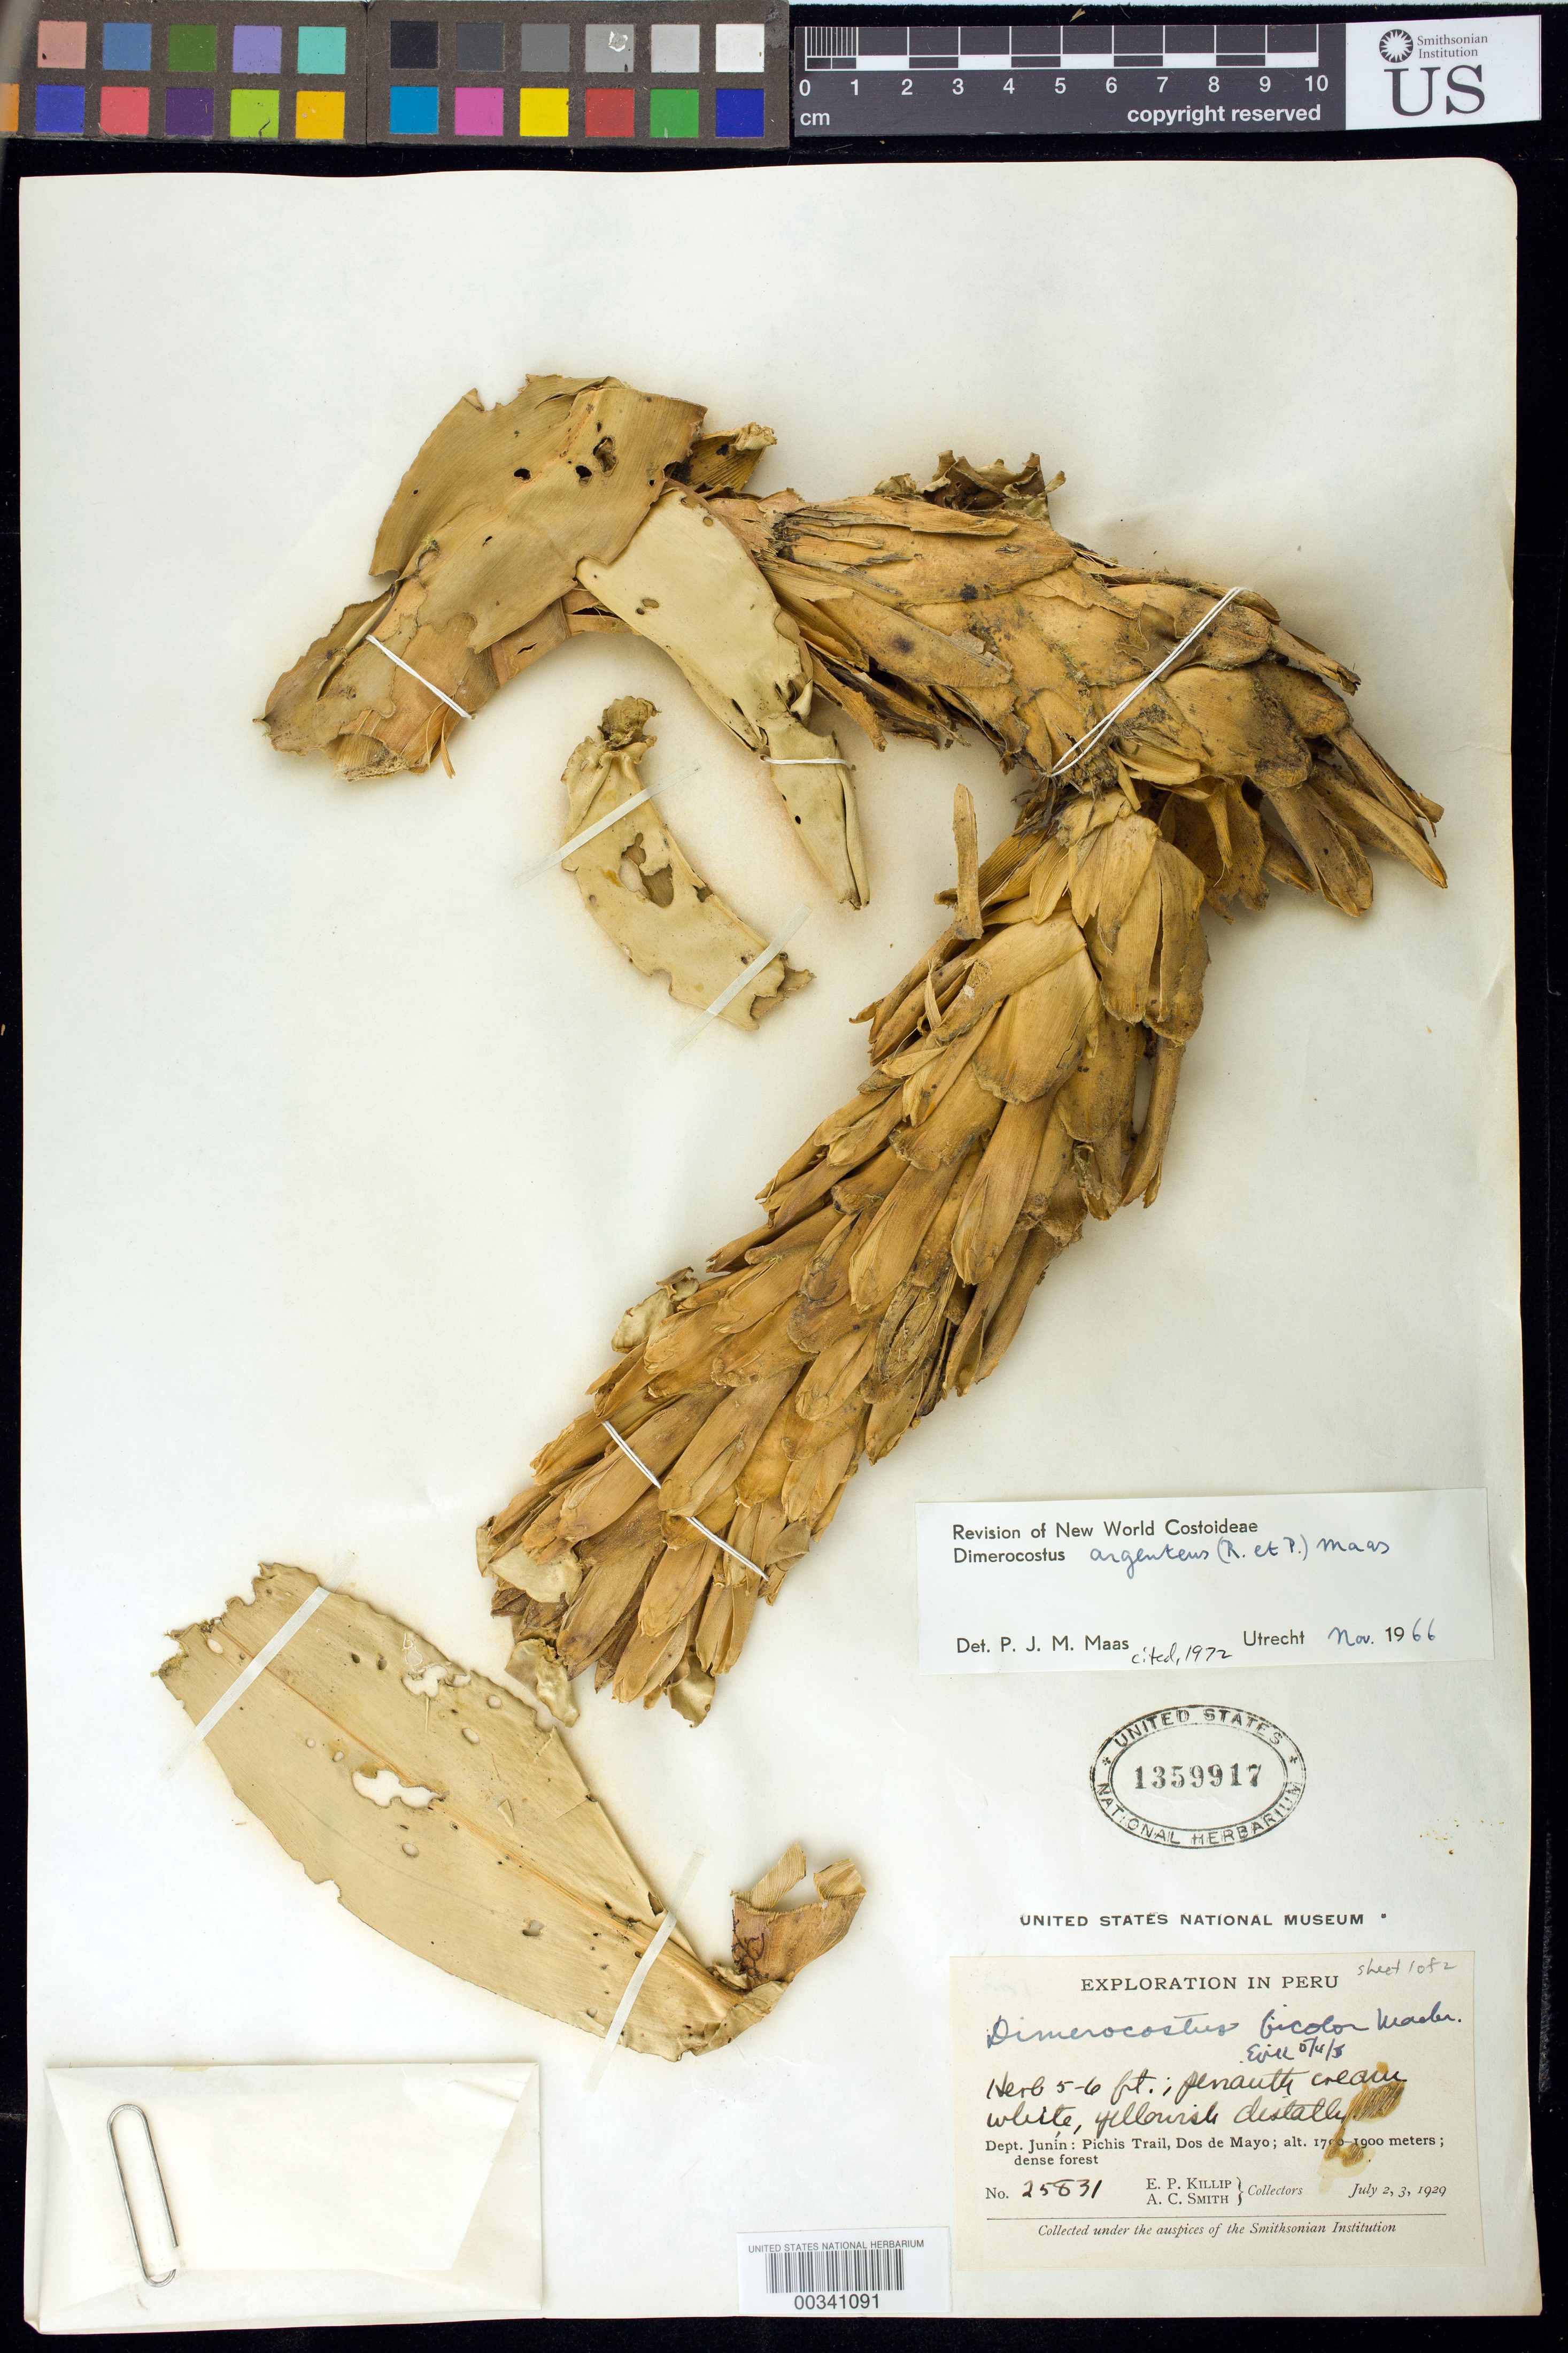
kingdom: Plantae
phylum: Tracheophyta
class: Liliopsida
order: Zingiberales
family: Costaceae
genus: Dimerocostus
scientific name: Dimerocostus argenteus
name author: (Ruiz & Pav.) Maas & H. Maas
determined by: Maas, Paul J. M.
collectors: E. P. Killip & A. C. Smith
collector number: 25831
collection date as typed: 02 Jul 1929 and 03 Jul 1929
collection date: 1929-07-02,1929-07-03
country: Peru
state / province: Junín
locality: Pichis Trail, Dos de Mayo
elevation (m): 1700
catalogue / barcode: US 1359917